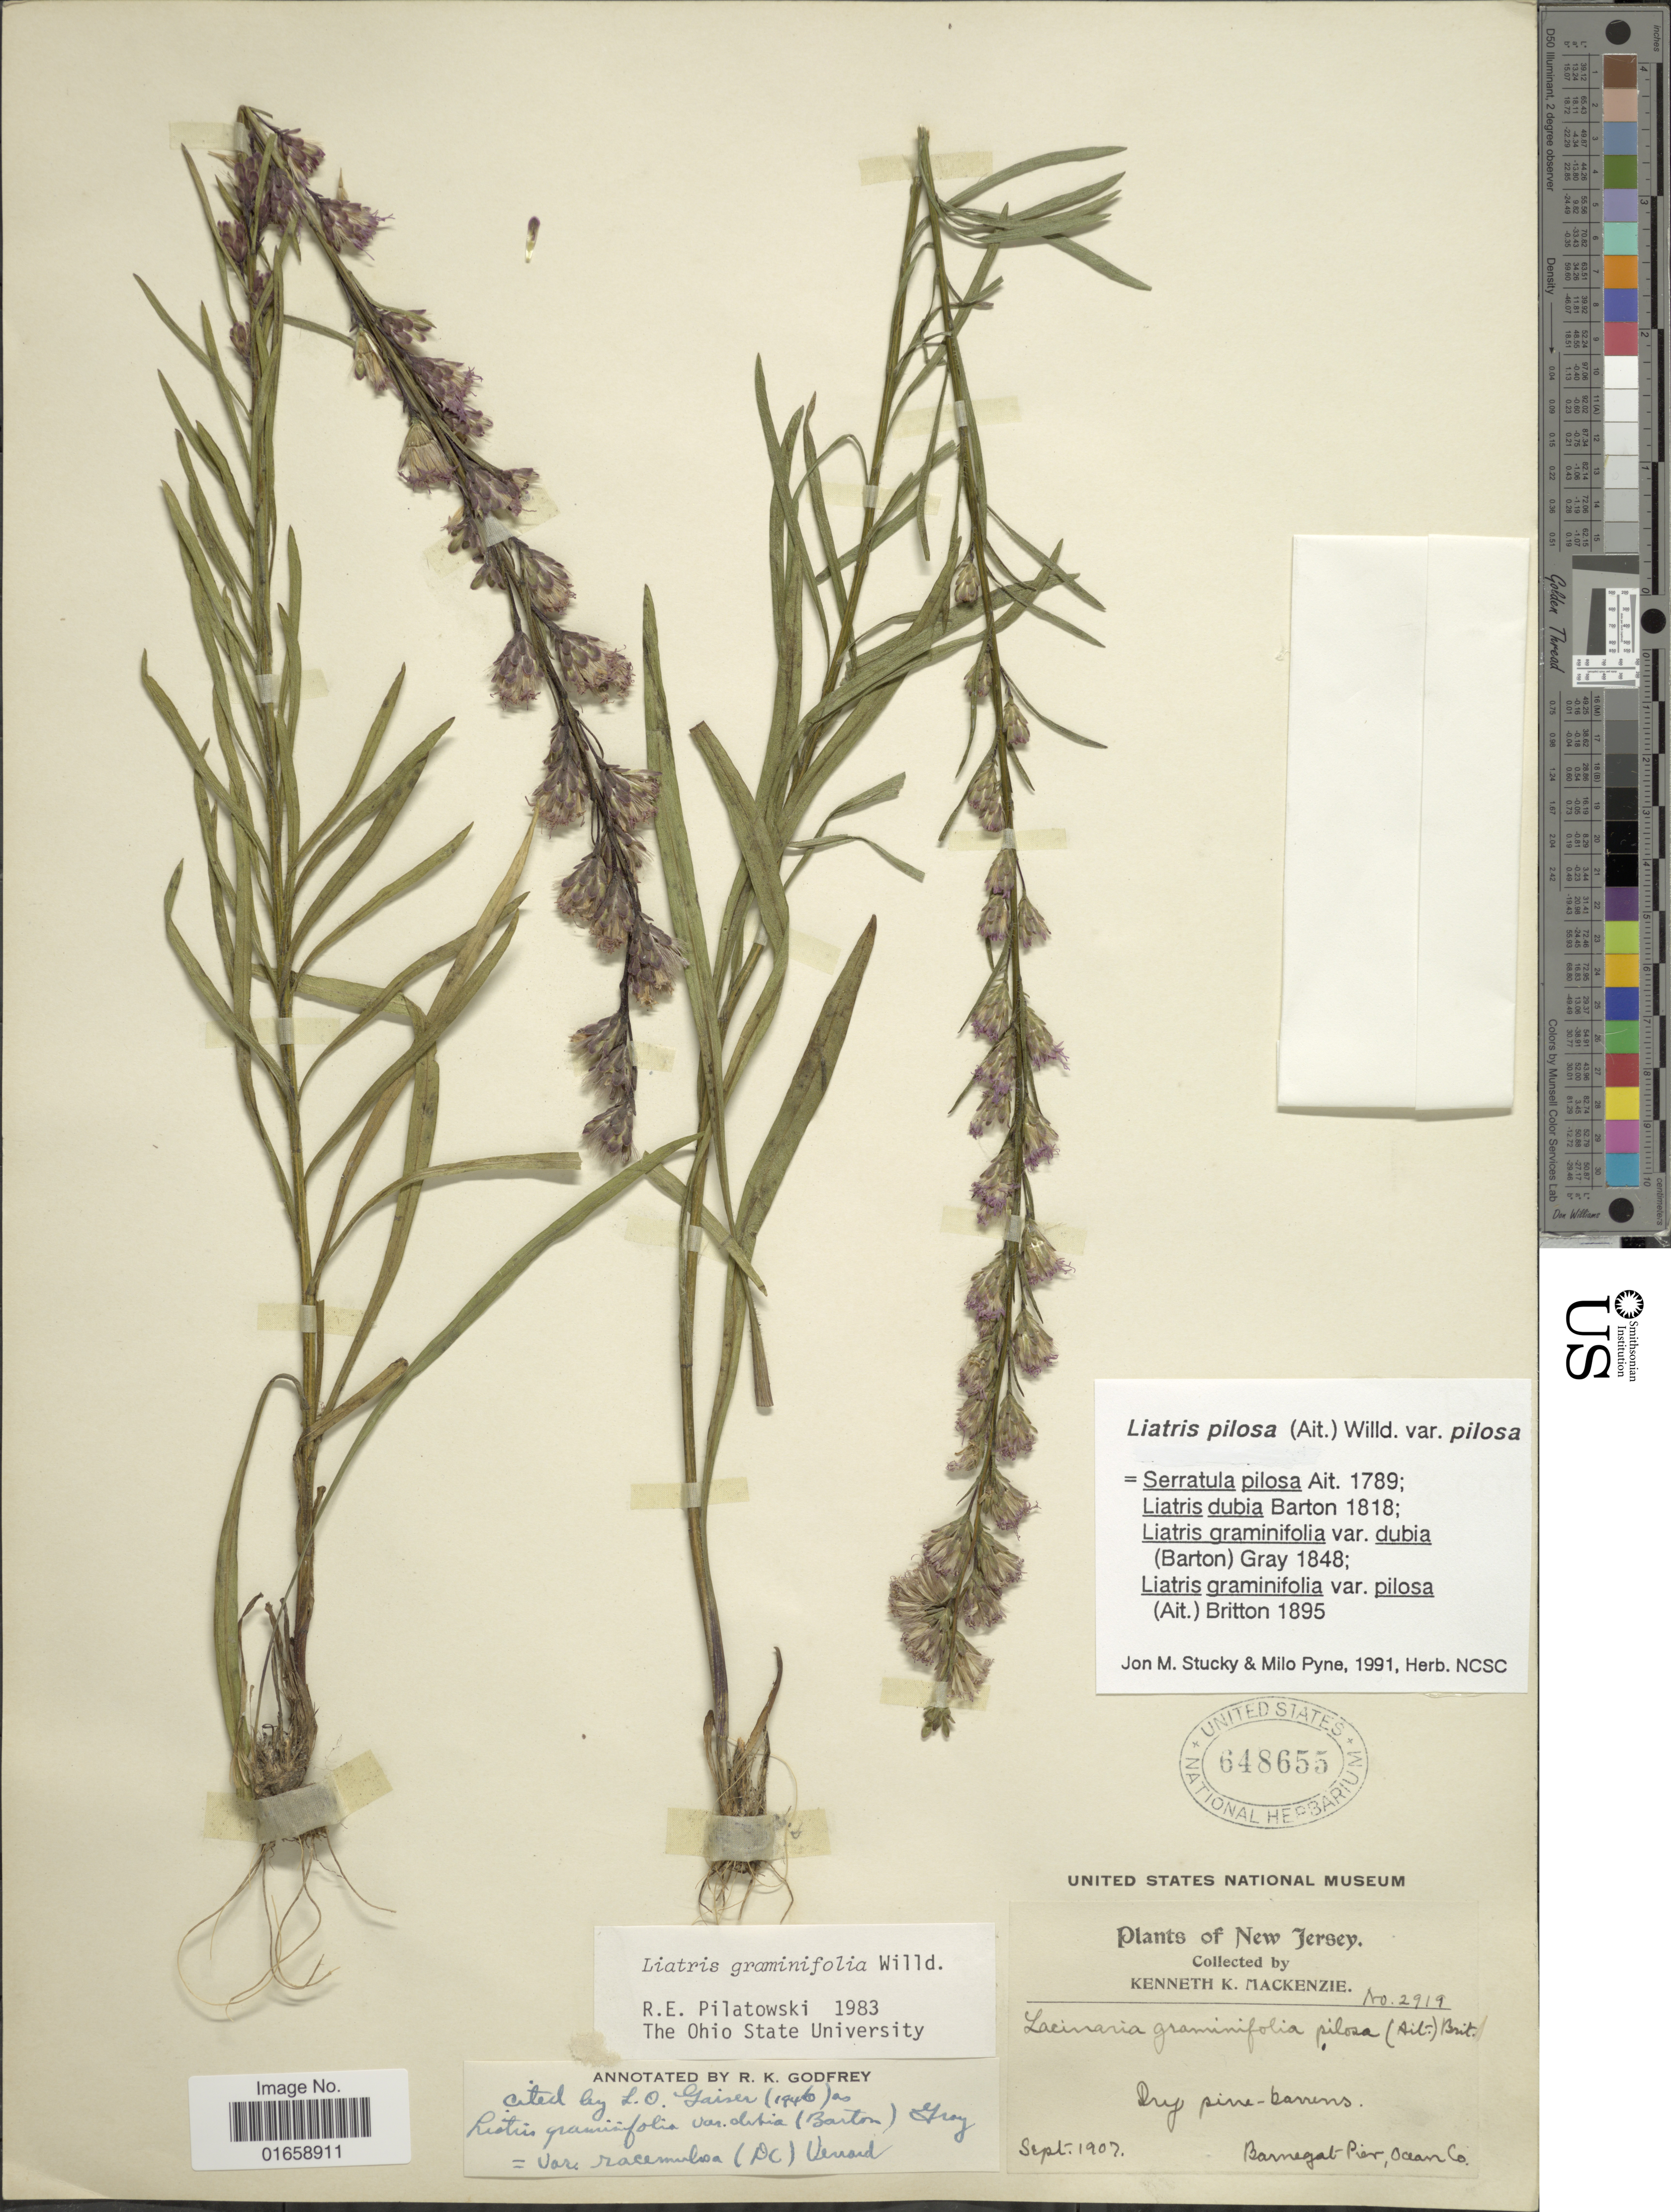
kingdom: Plantae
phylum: Tracheophyta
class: Magnoliopsida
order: Asterales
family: Asteraceae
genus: Liatris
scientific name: Liatris pilosa var. pilosa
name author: (Aiton) Willd.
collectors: K. K. Mackenzie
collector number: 2919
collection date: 1907-09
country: United States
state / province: New Jersey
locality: Barnegat Pier, Ocean Co.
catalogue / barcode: US 648655